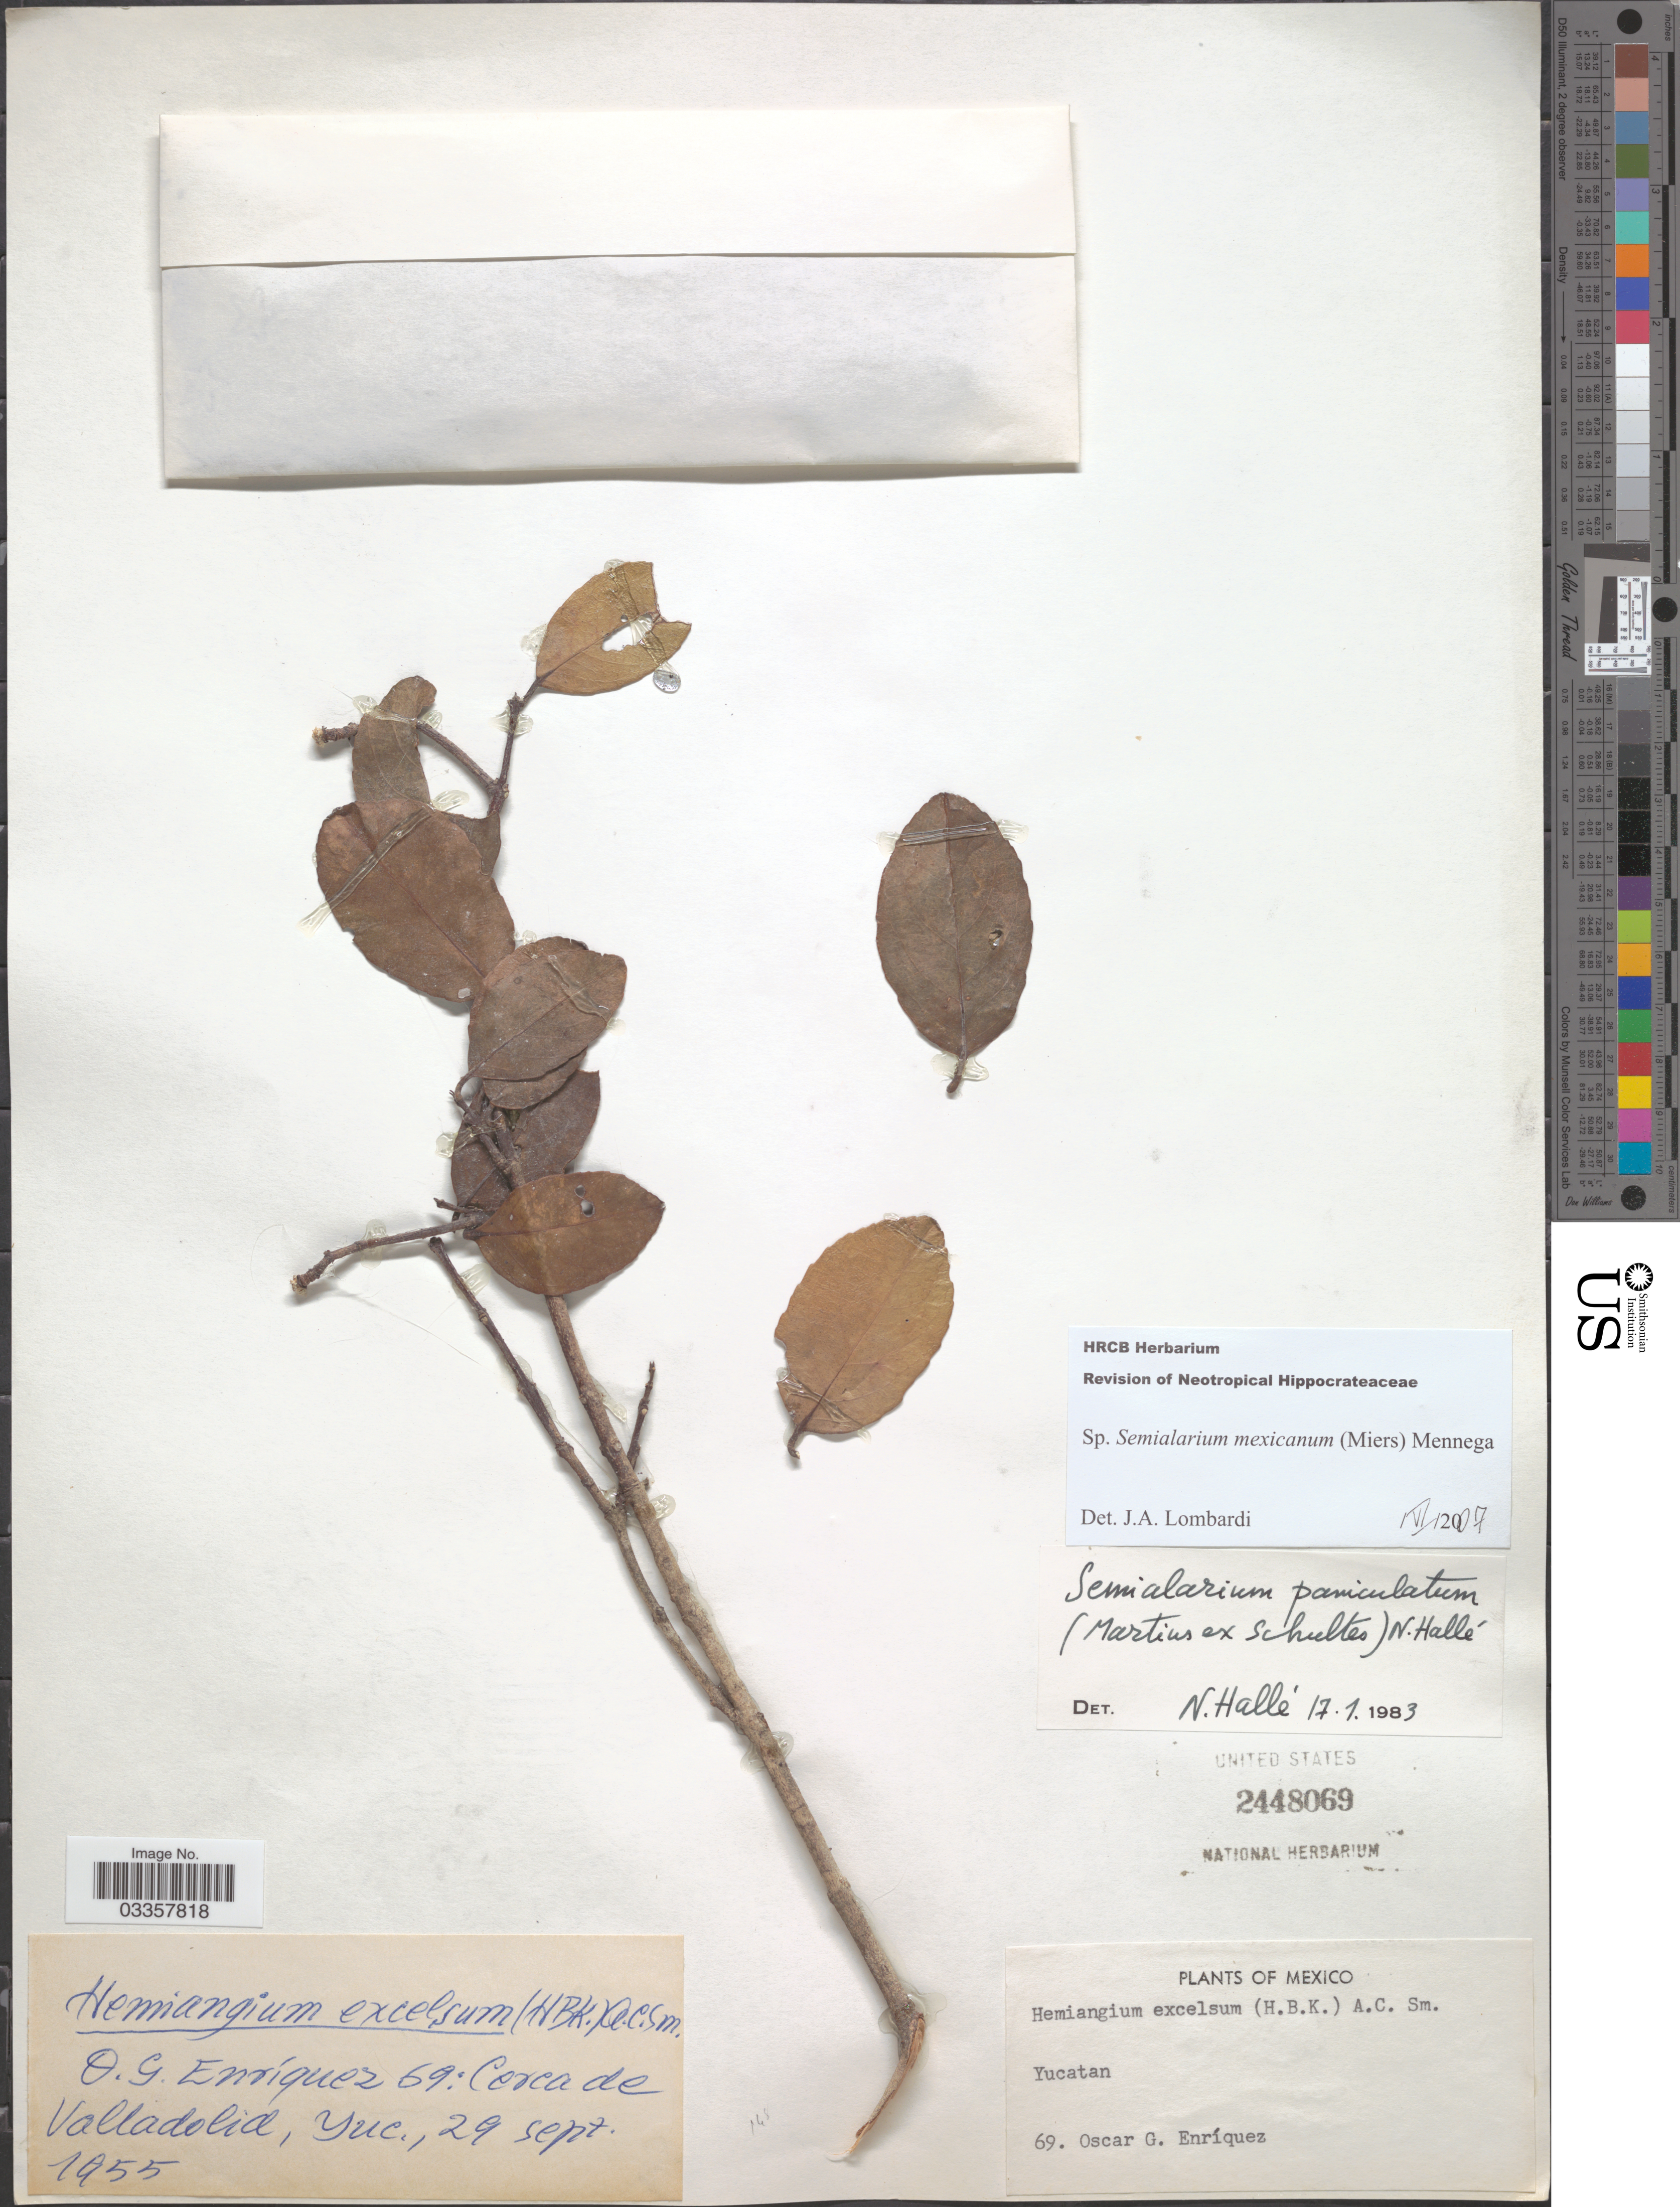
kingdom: Plantae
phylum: Tracheophyta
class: Magnoliopsida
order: Celastrales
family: Celastraceae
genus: Semialarium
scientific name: Semialarium mexicanum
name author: (Miers) Mennega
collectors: O. Enriquez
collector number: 69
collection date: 1955-09-29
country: Mexico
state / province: Yucatán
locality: Cerca de Valladolid.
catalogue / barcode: US 2448069